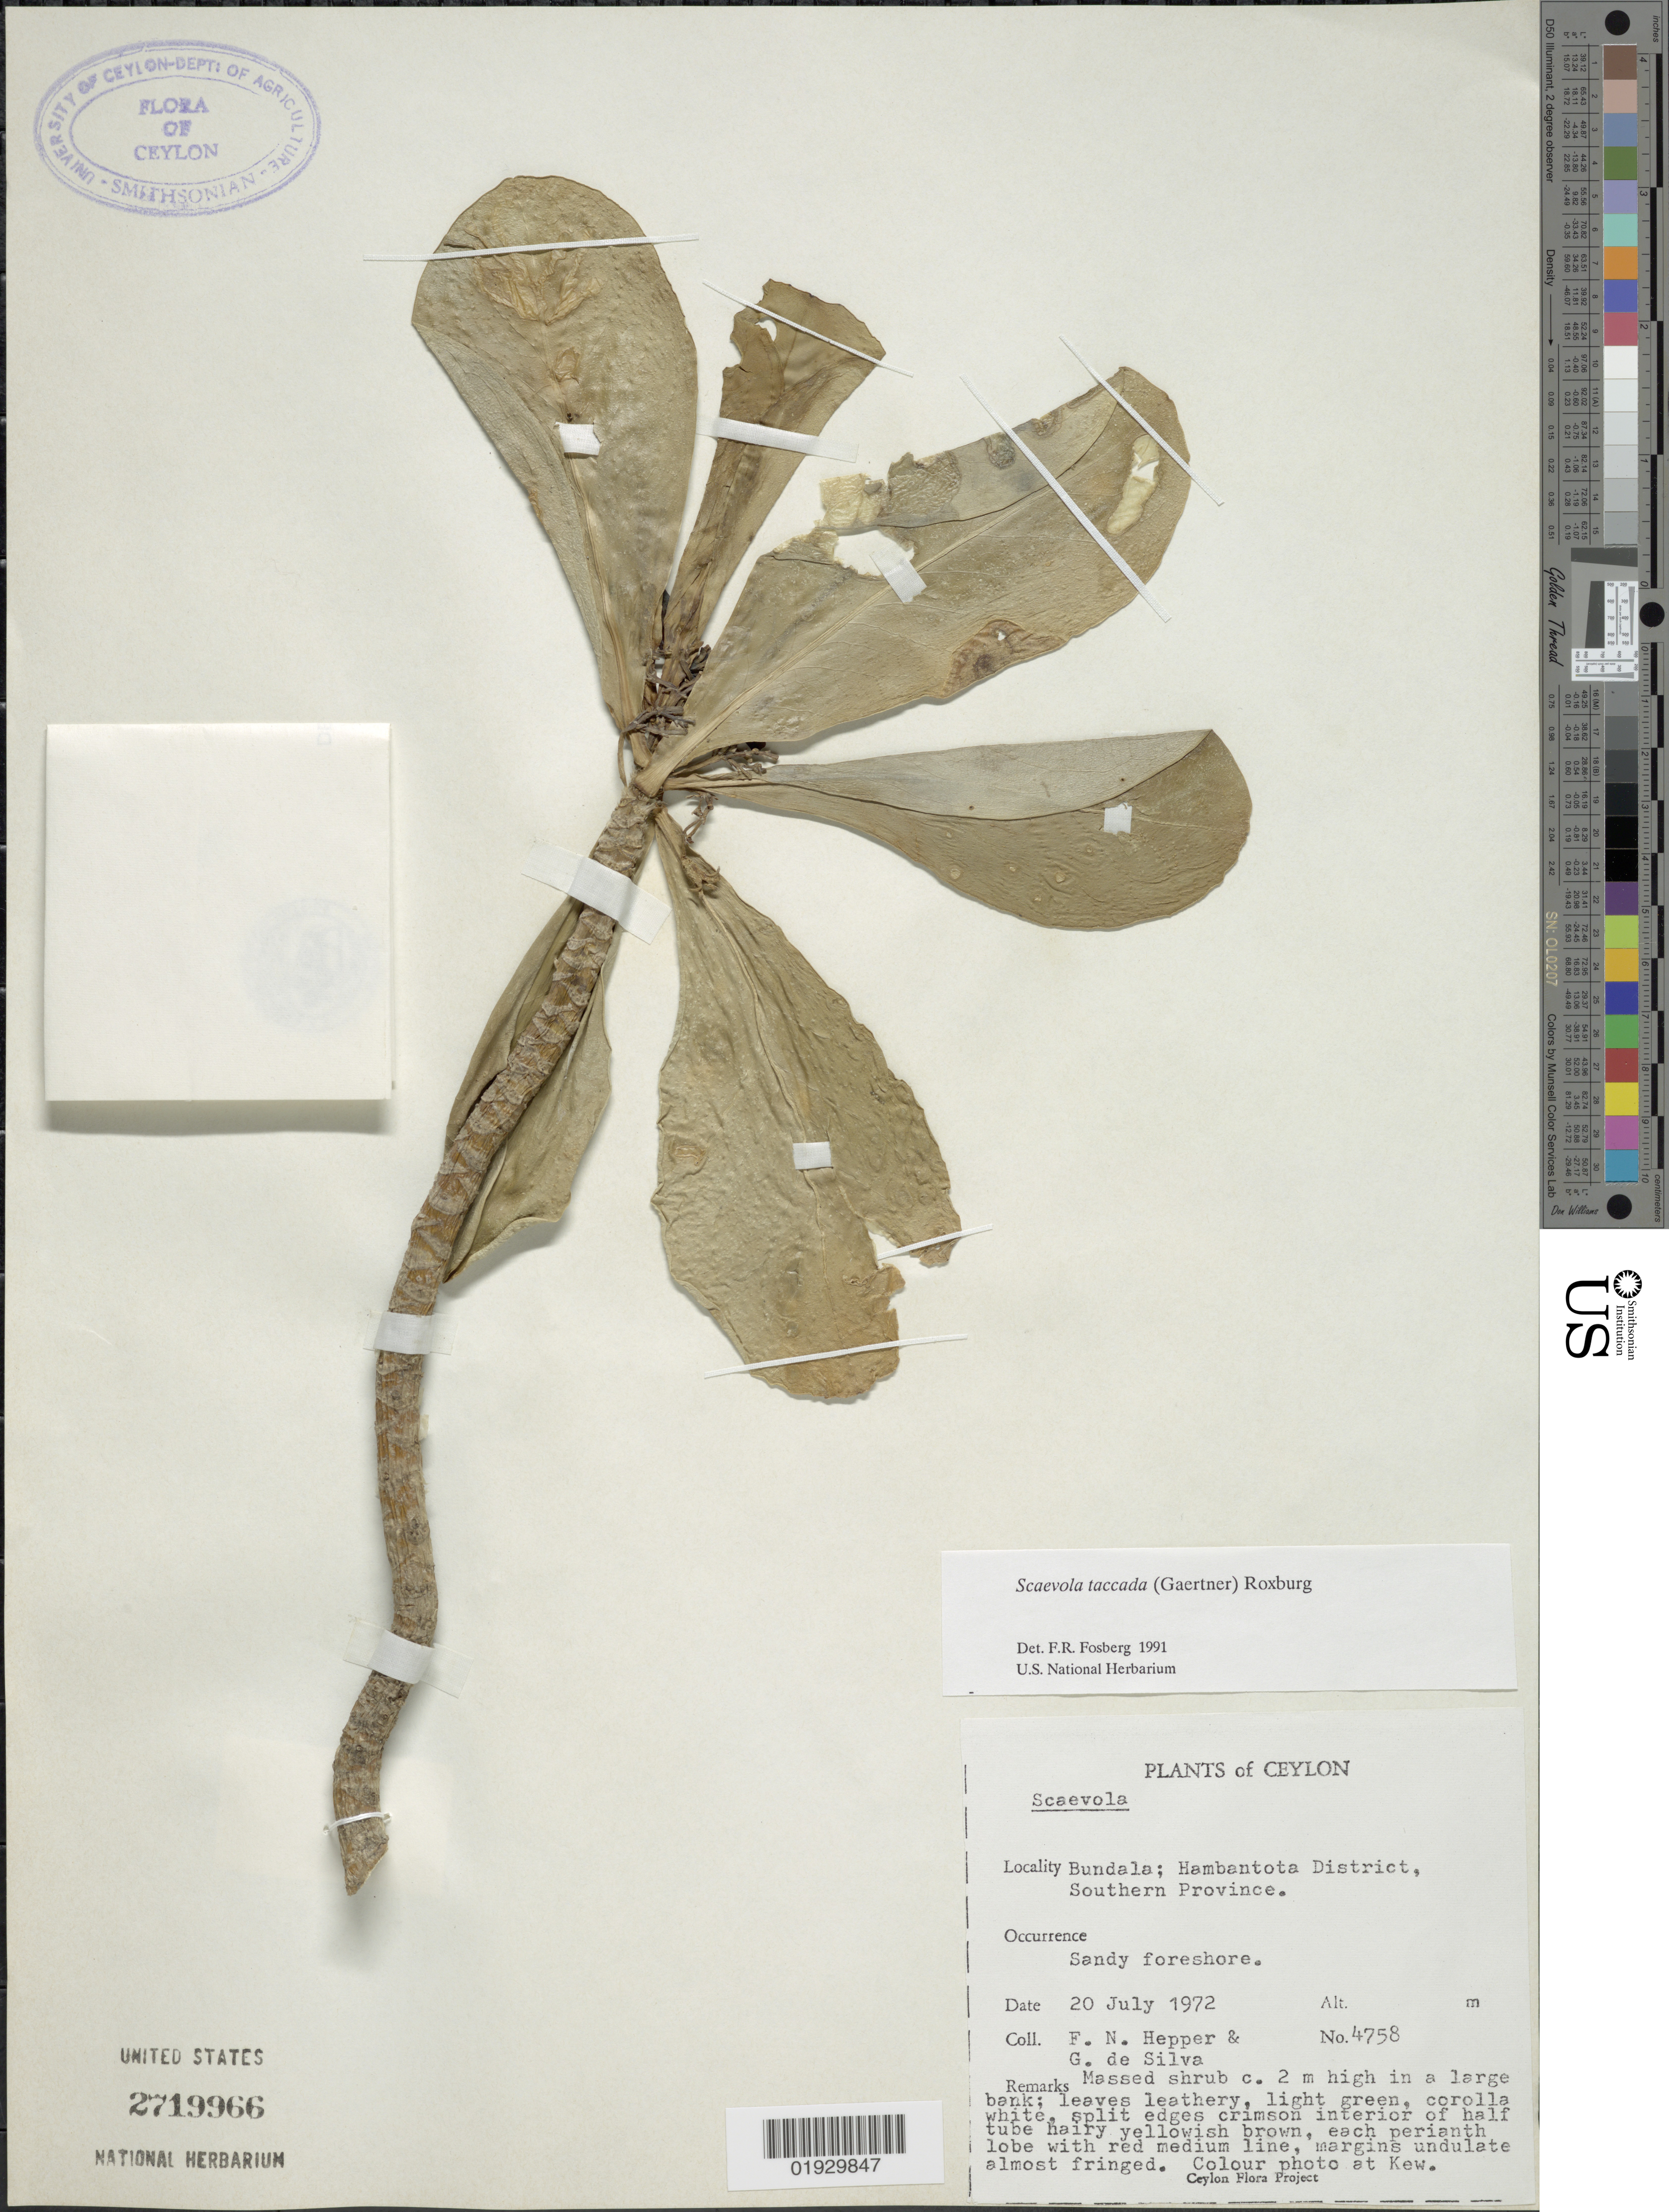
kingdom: Plantae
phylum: Tracheophyta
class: Magnoliopsida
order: Asterales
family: Goodeniaceae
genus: Scaevola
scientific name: Scaevola taccada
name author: (Gaertn.) Roxb.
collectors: F. Hepper & G. De Silva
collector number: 4758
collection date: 1972-07-20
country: Sri Lanka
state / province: Southern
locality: Ceylon. Bundala; Hambantota District, Southern Province.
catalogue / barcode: US 2719966